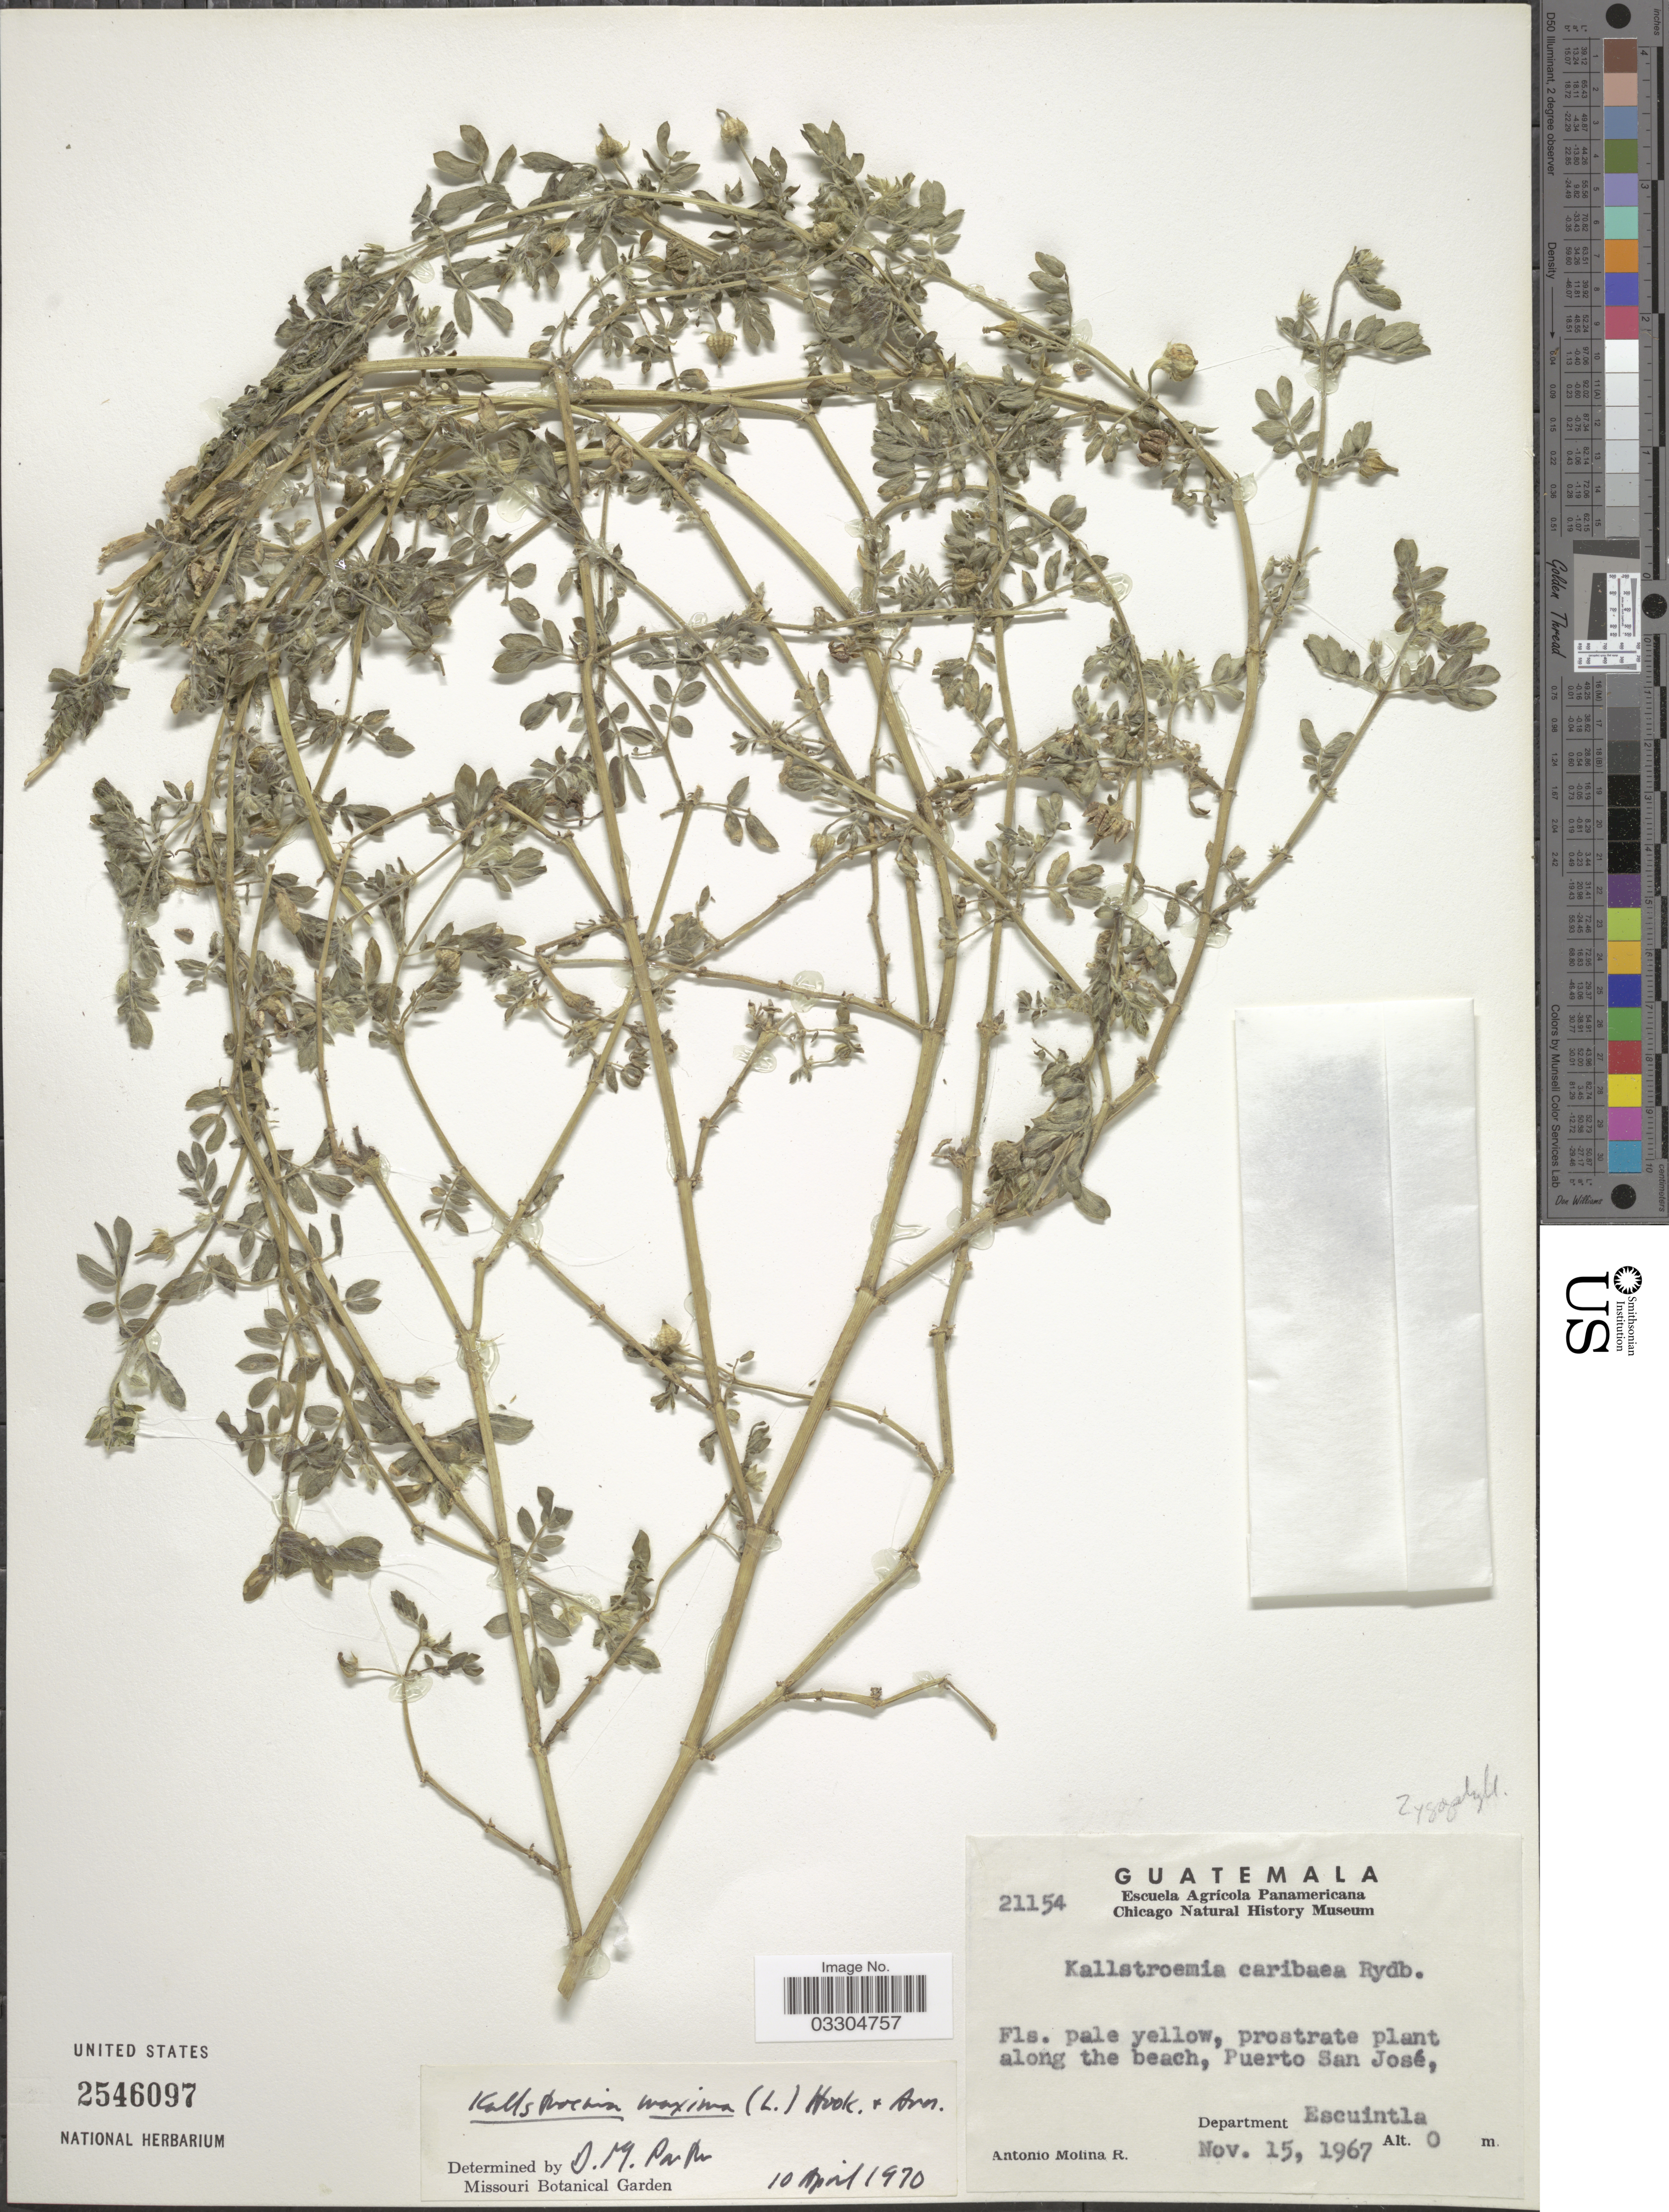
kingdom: Plantae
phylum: Tracheophyta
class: Magnoliopsida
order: Zygophyllales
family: Zygophyllaceae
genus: Kallstroemia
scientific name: Kallstroemia maxima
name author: (L.) Hook. & Arn.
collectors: A. Molina R.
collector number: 21154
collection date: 1967-11-15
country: Guatemala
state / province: Escuintla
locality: Puerto San José, Department Escuintla.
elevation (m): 0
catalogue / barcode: US 2546097